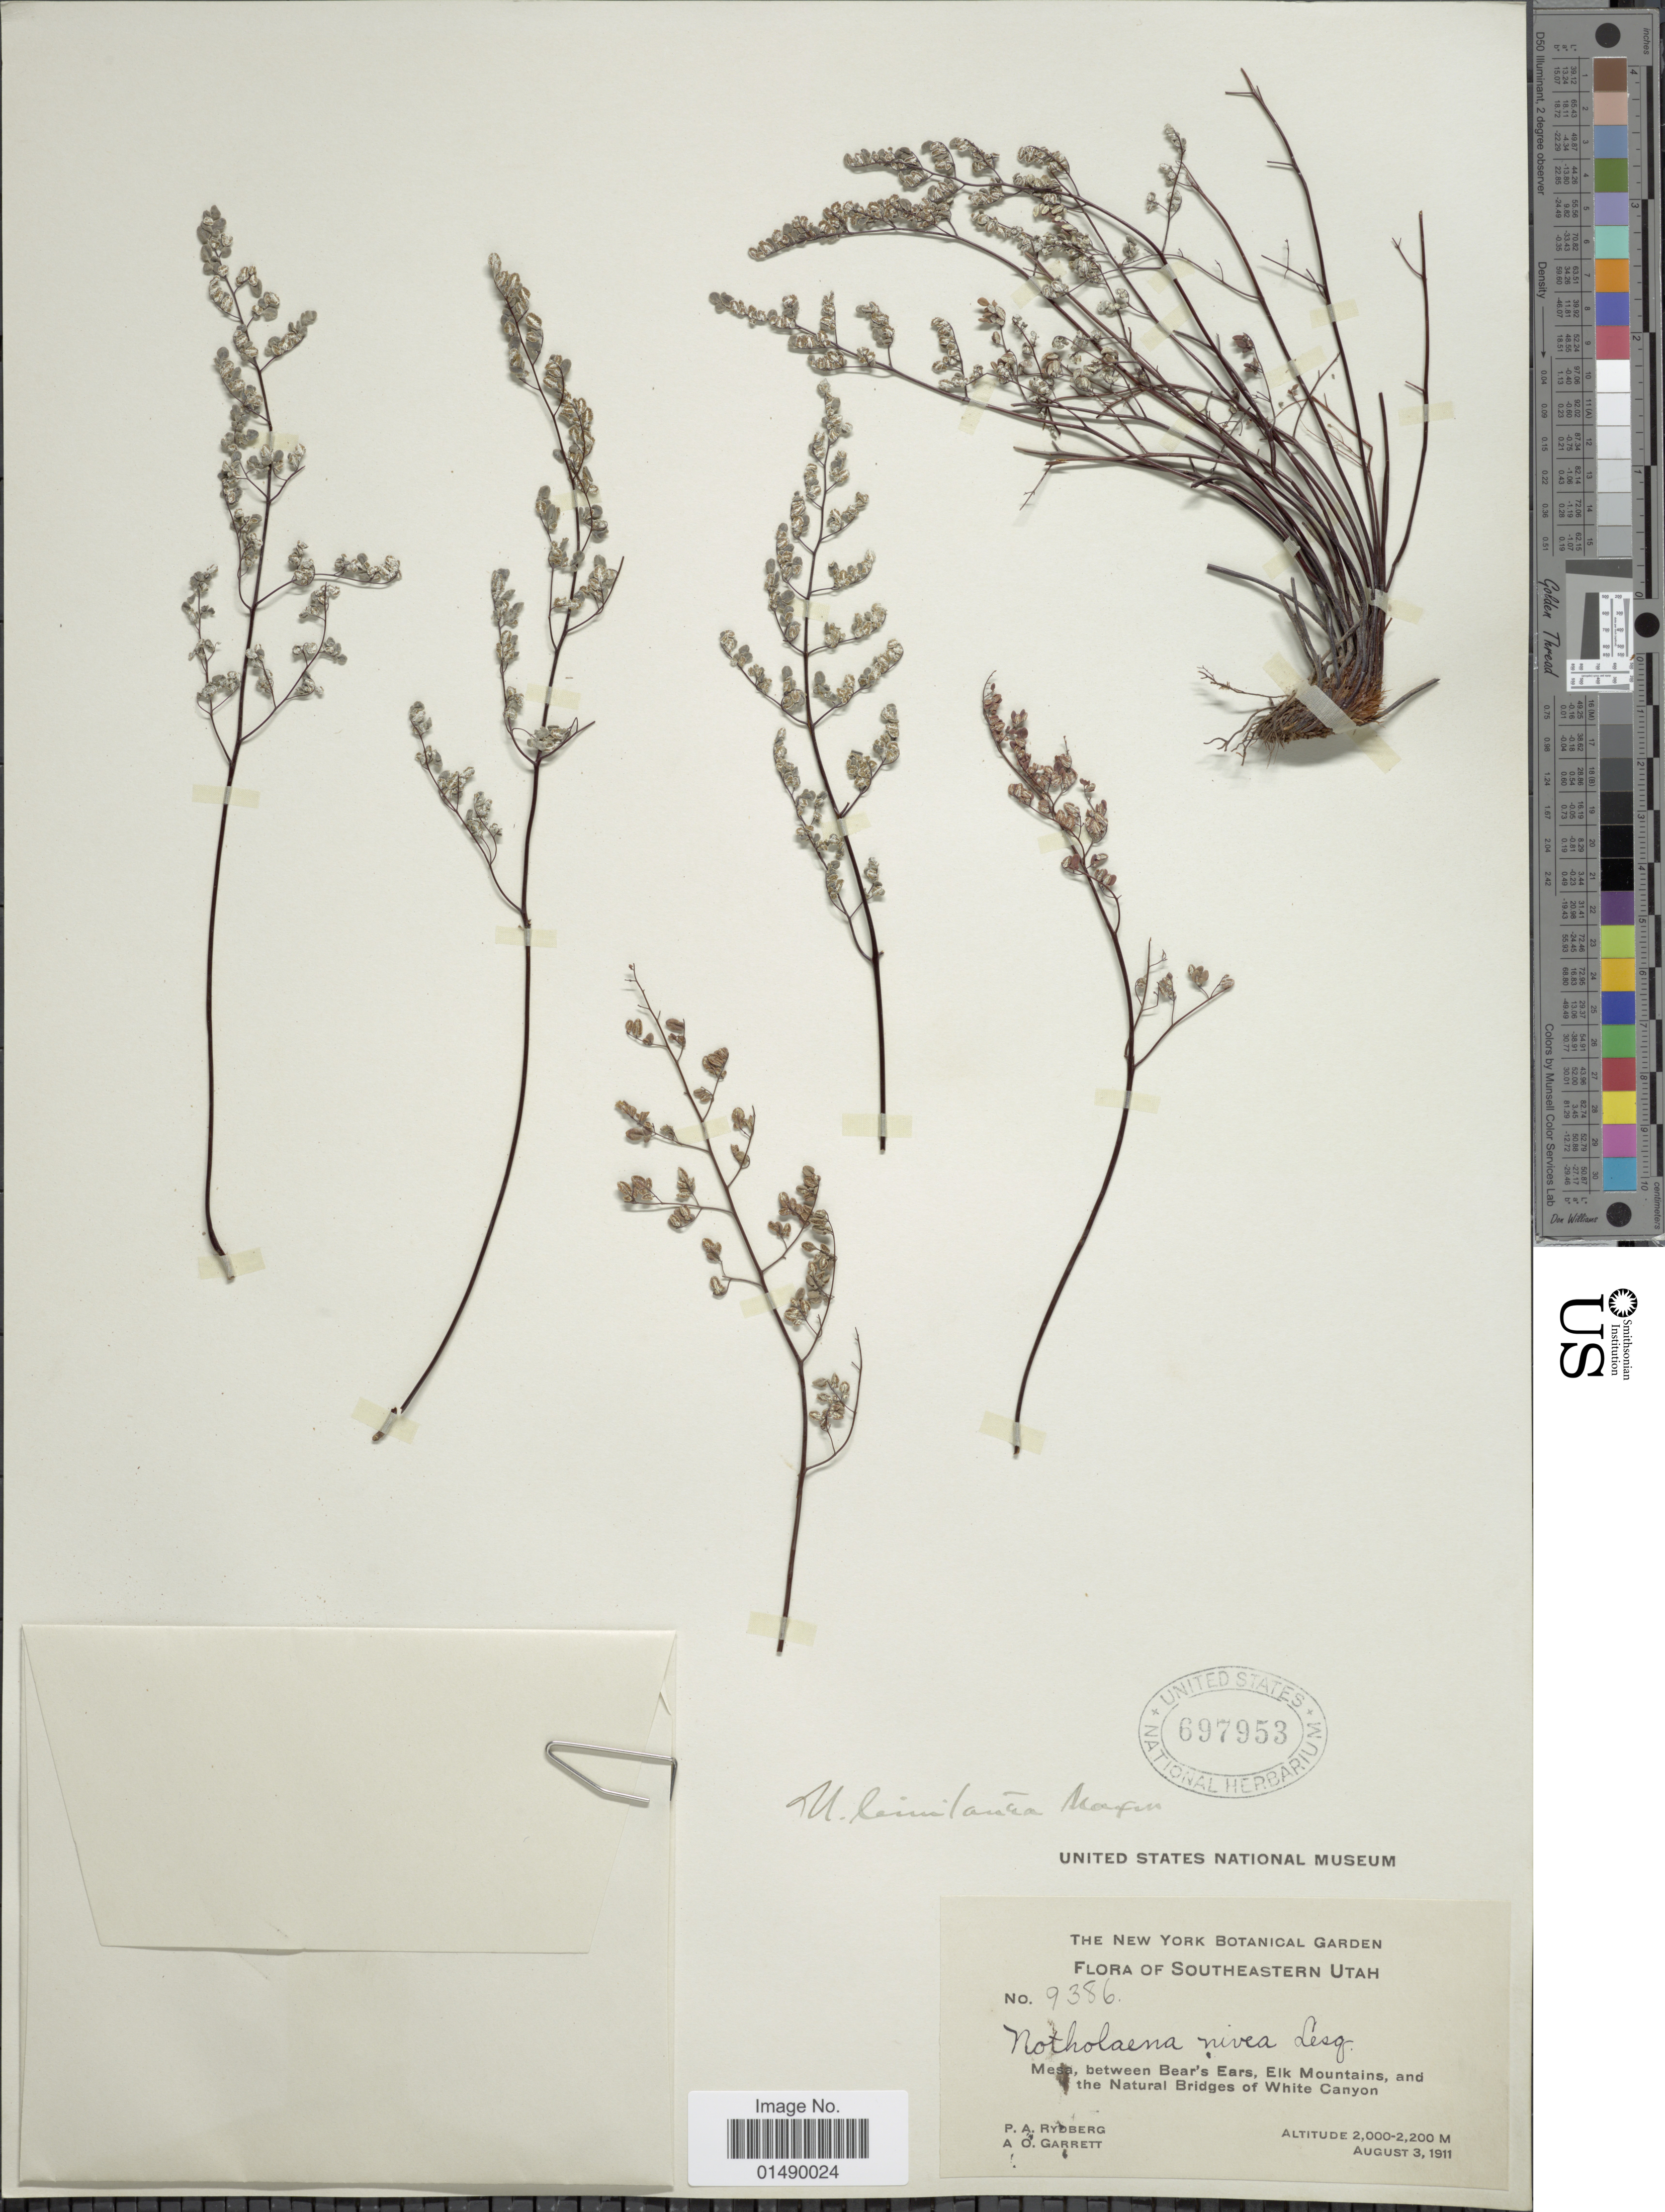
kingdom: Plantae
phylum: Tracheophyta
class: Polypodiopsida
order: Polypodiales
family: Pteridaceae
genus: Argyrochosma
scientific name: Argyrochosma limitanea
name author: (Maxon) Windham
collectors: P. A. Rydberg & A. O. Garrett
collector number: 9386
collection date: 1911-08-03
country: United States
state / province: Utah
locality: Southeasterm Utah, Mesa, between Bear's Ears, Elk Mountains, and the Natural Bridges of White Canyon.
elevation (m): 2000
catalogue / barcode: US 697953